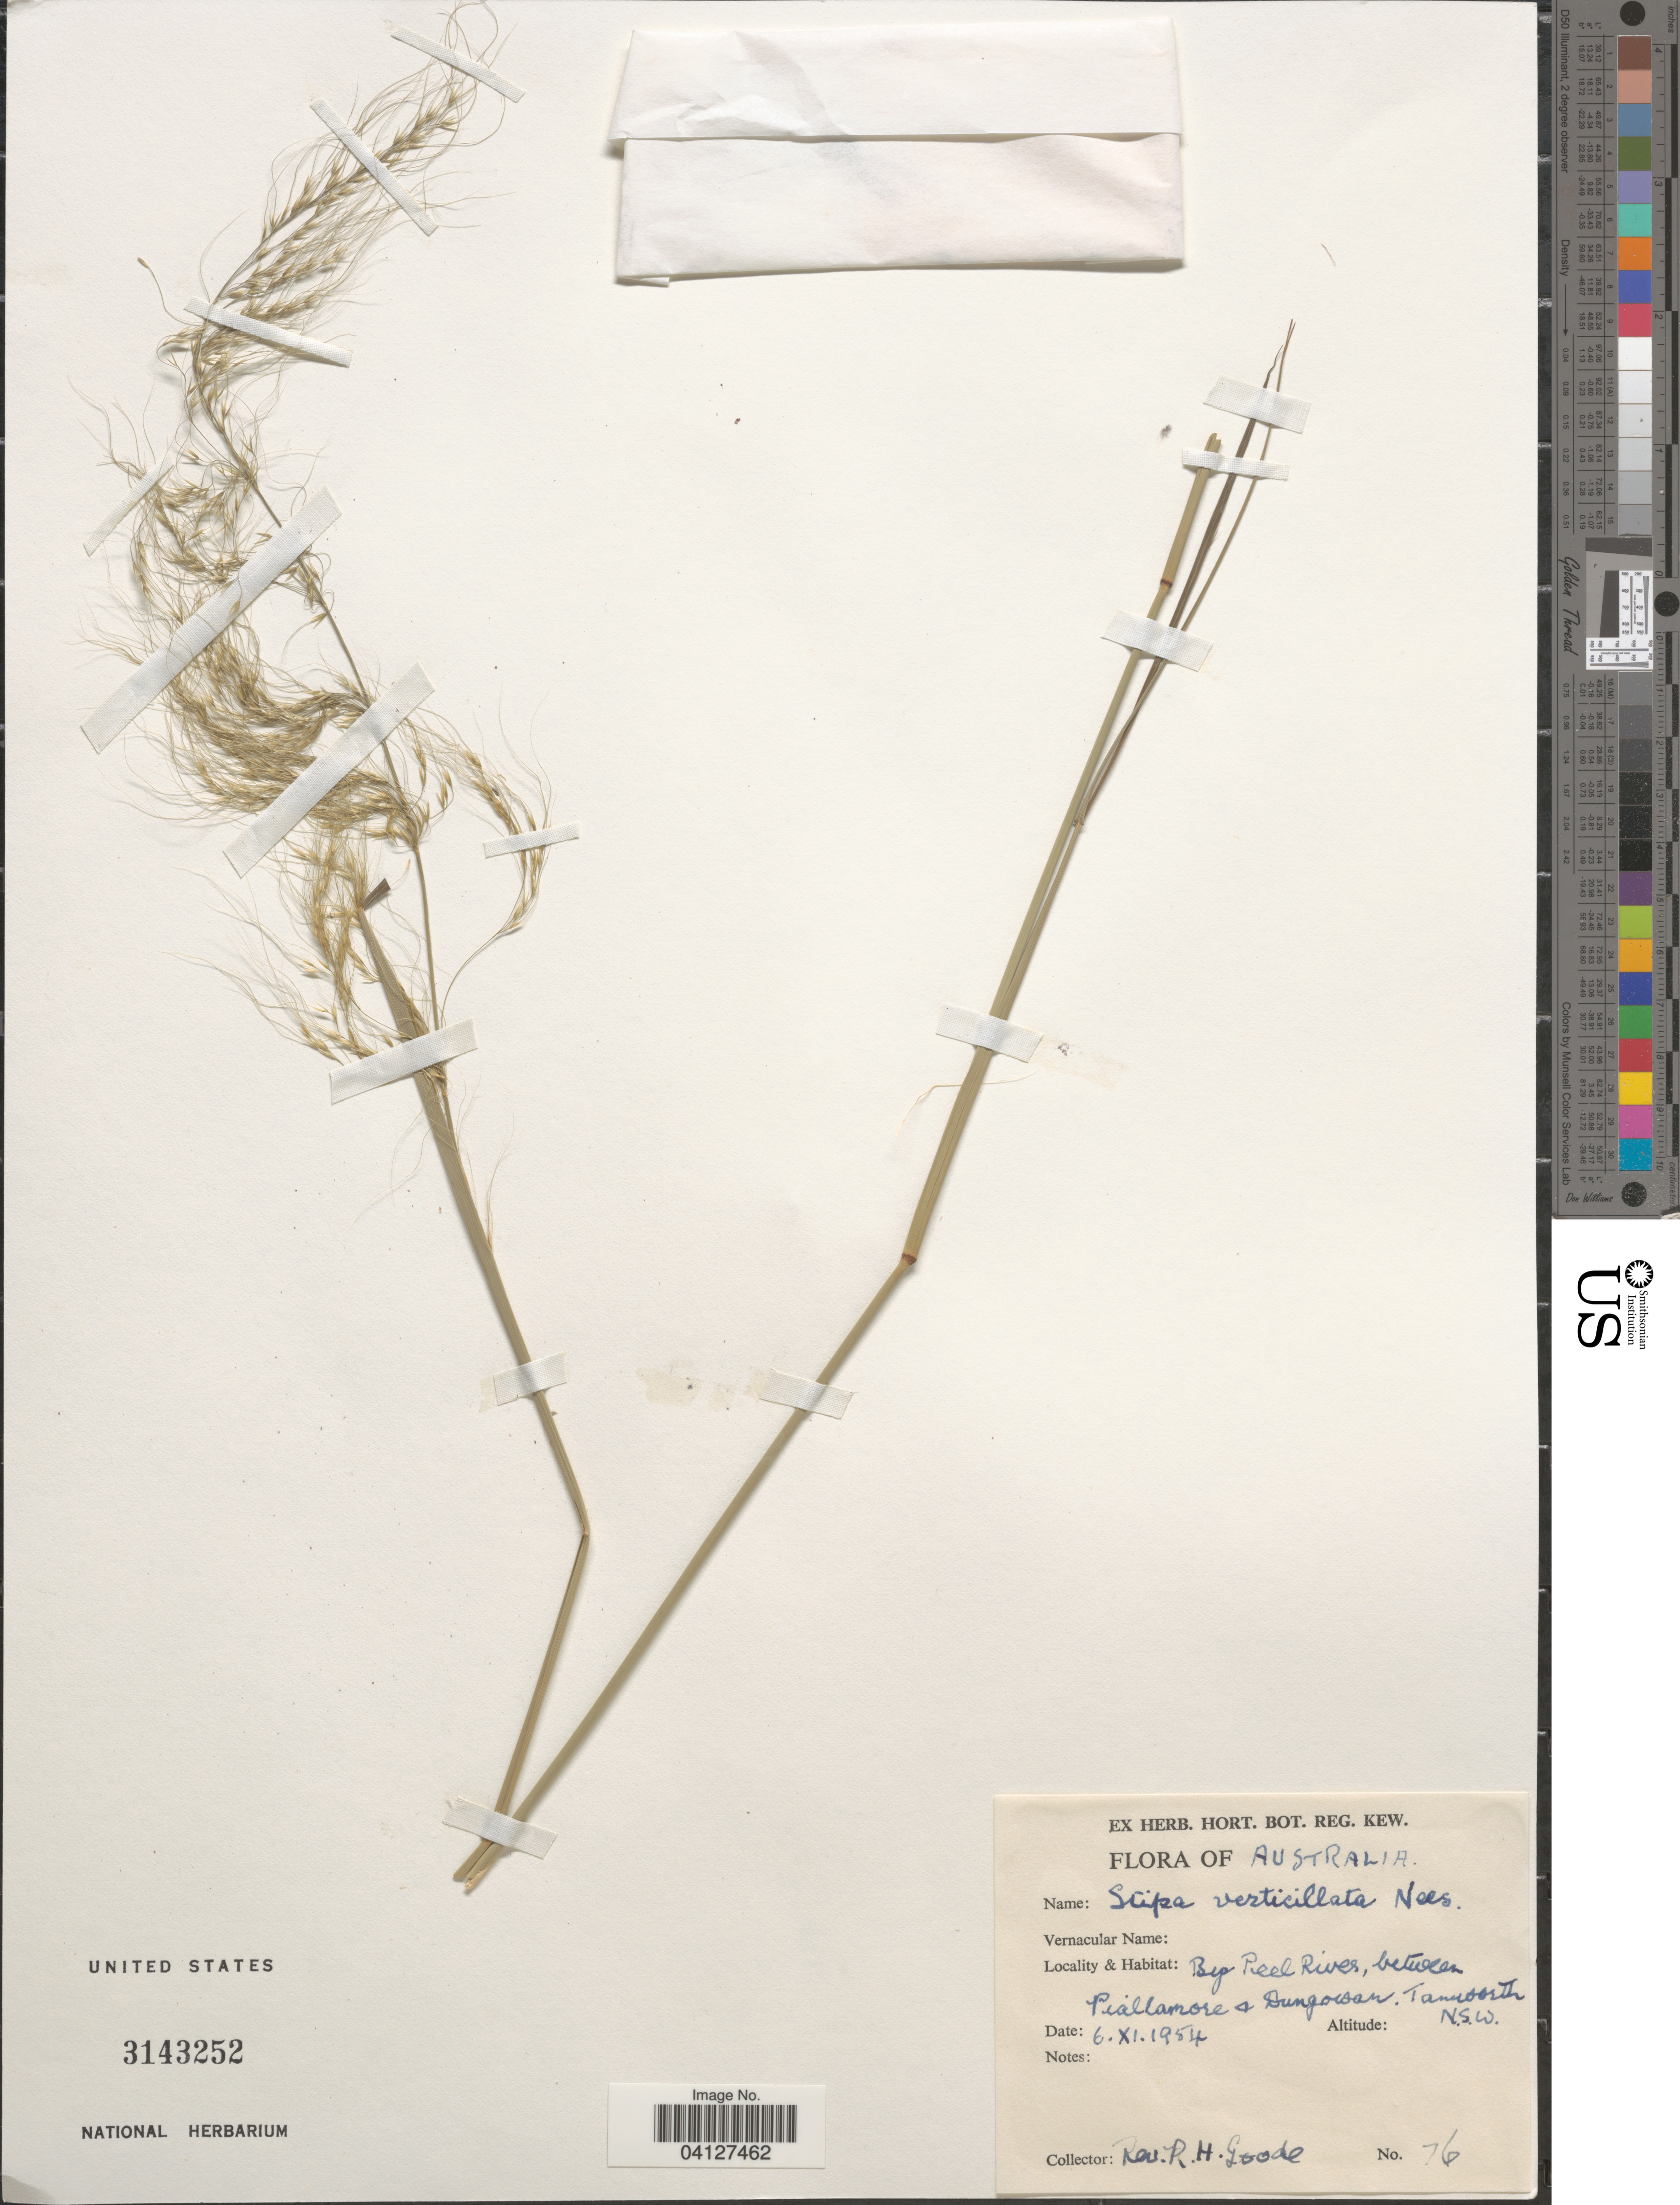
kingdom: Plantae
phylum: Tracheophyta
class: Liliopsida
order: Poales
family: Poaceae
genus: Stipa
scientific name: Stipa verticillata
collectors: R. Goode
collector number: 76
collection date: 1954-11-06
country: Australia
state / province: New South Wales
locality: Big Reel Rives, between Piallamore & Dungowar. Tamworth. N.S.W.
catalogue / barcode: US 3143252